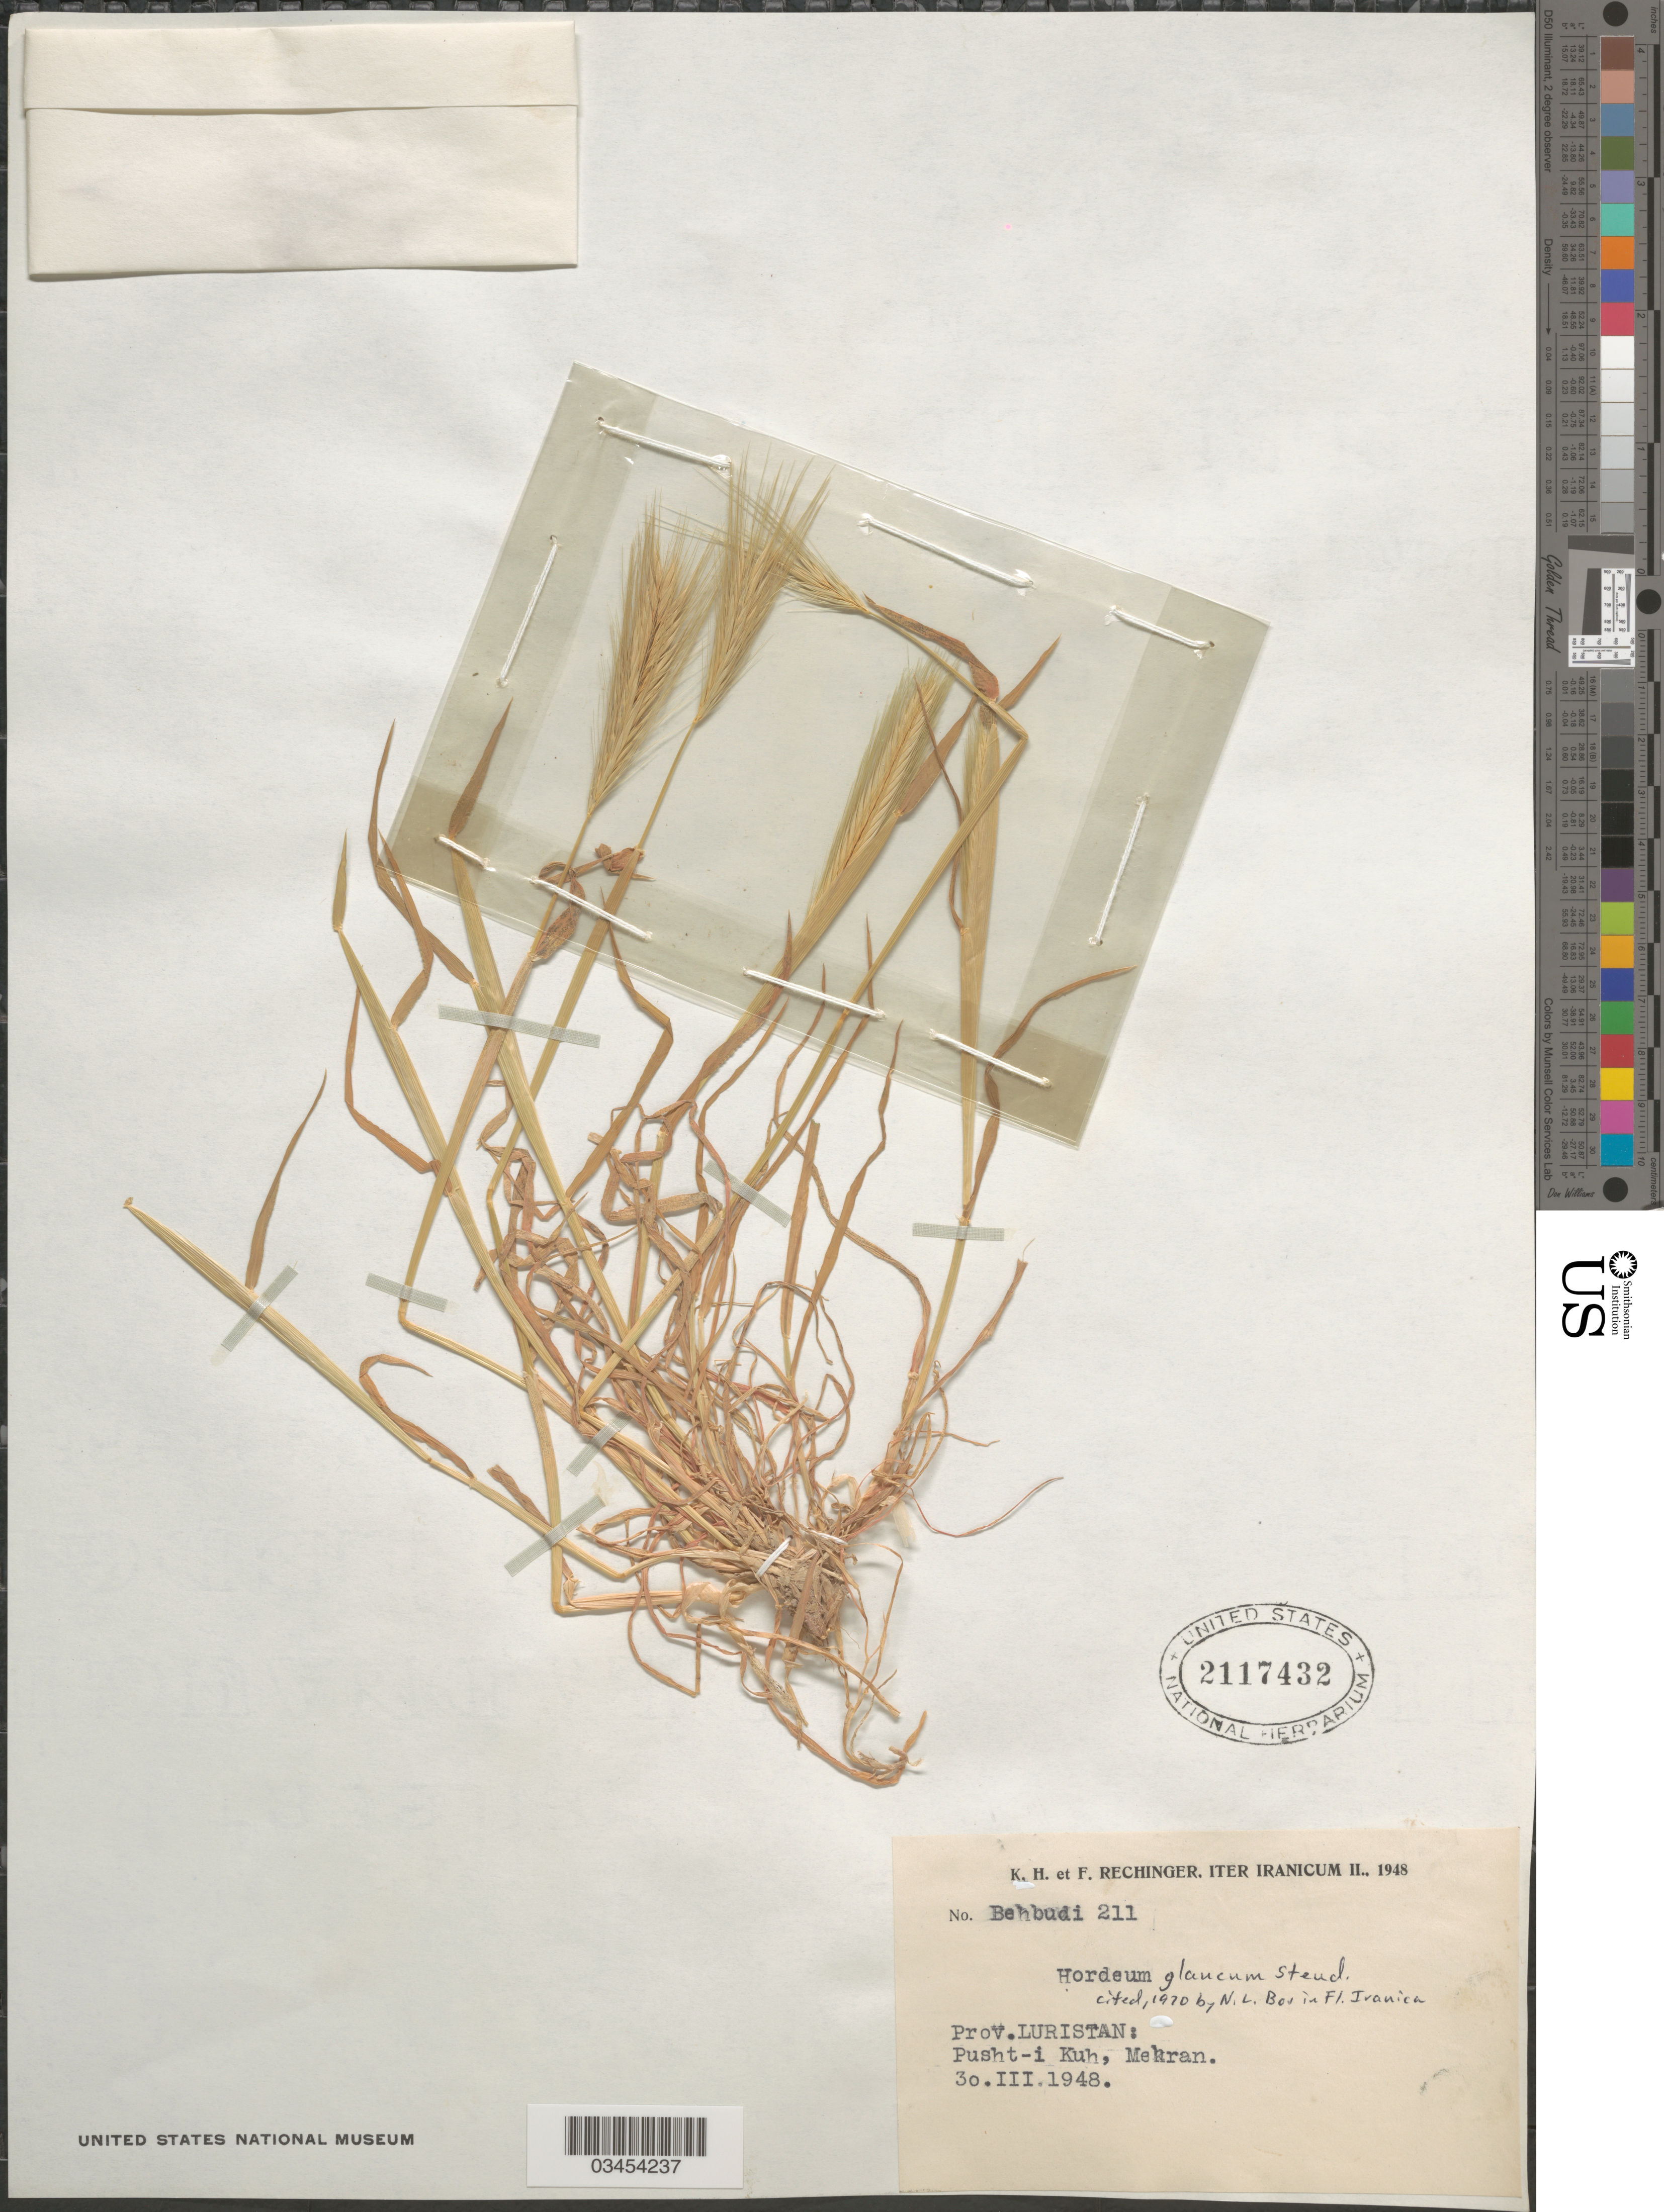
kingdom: Plantae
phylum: Tracheophyta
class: Liliopsida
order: Poales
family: Poaceae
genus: Hordeum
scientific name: Hordeum murinum subsp. glaucum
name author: (Steud.) Tzvelev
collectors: K. H. Rechinger & F. Rechinger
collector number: Behbudi211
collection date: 1948-03-30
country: Iran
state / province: Lorestan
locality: Iter Iranicum II., 1948. Prov.Luristan: Pusht-i Kuh, Mekran.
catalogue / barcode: US 2117432